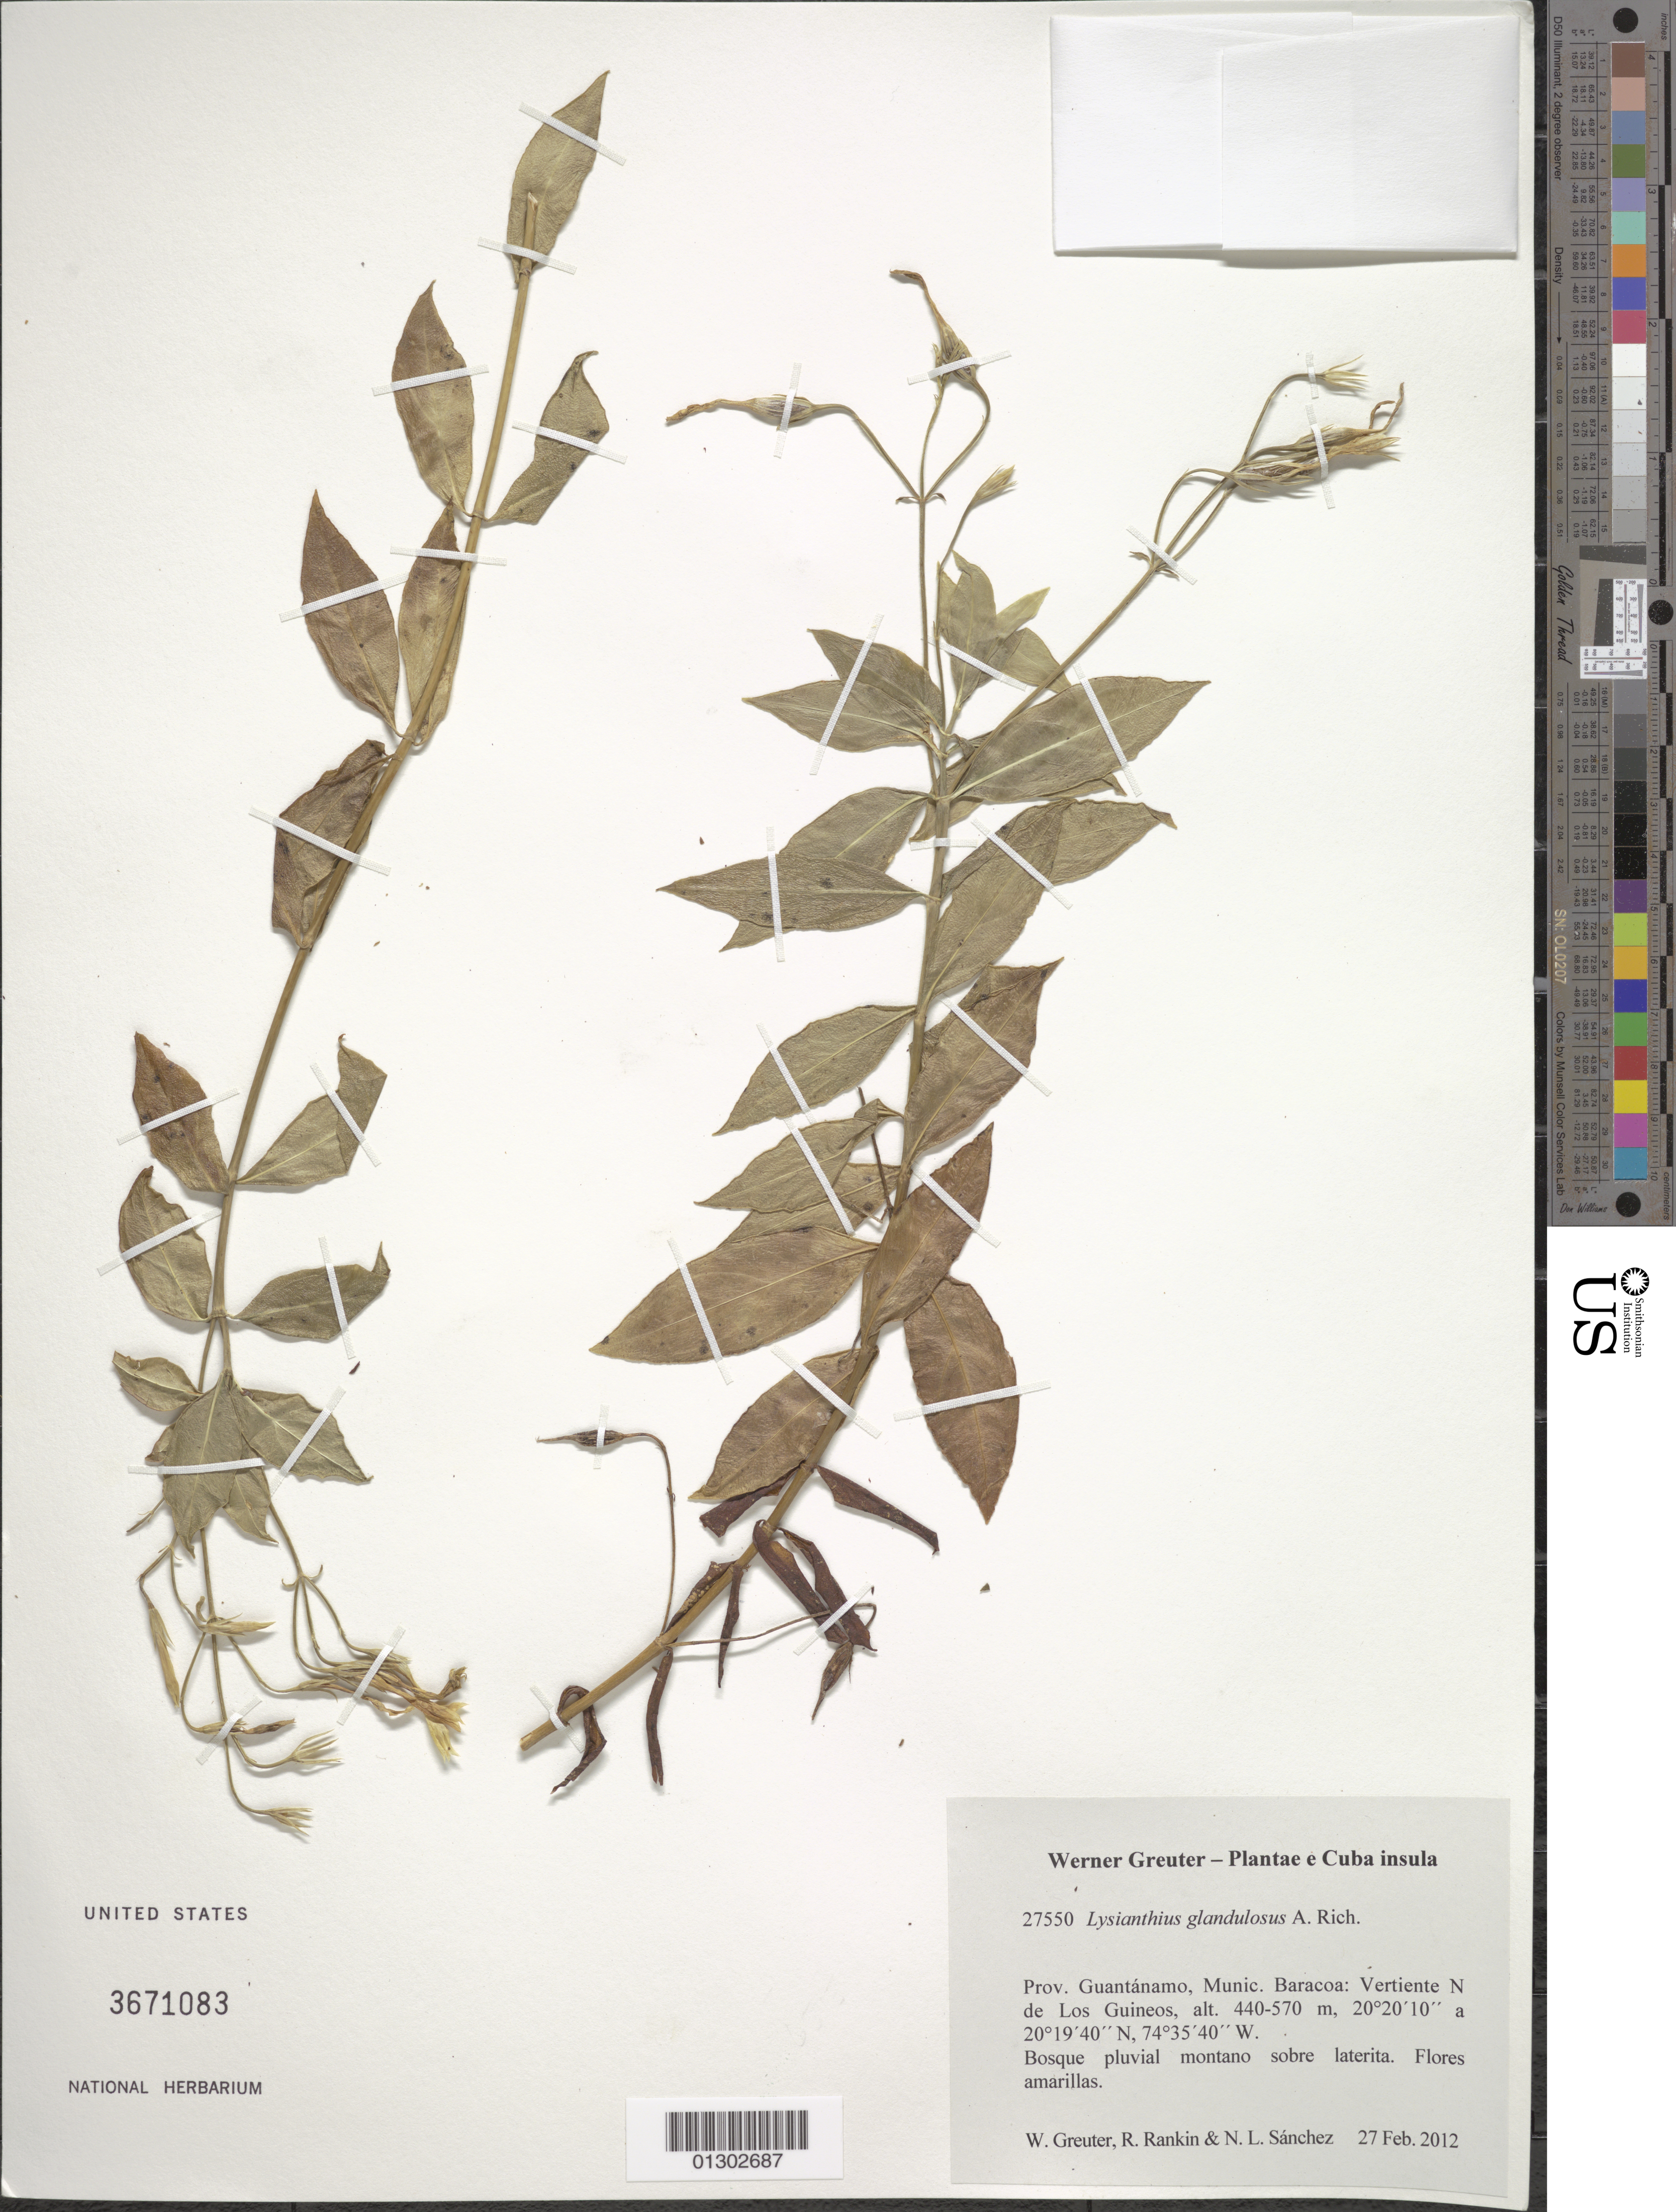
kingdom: Plantae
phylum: Tracheophyta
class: Magnoliopsida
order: Gentianales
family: Gentianaceae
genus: Lisianthius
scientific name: Lisianthius glandulosus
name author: A. Rich.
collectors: W. R. Greuter, R. Rankin Rodriguez & N. Sanchez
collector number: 27550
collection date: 2012-02-27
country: Cuba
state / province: Guantanamo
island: Cuba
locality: Munic. Baracoa; vertiente N de Los Guineos.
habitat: Bosque pluvial montano sobre laterita.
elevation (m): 440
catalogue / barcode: US 3671083